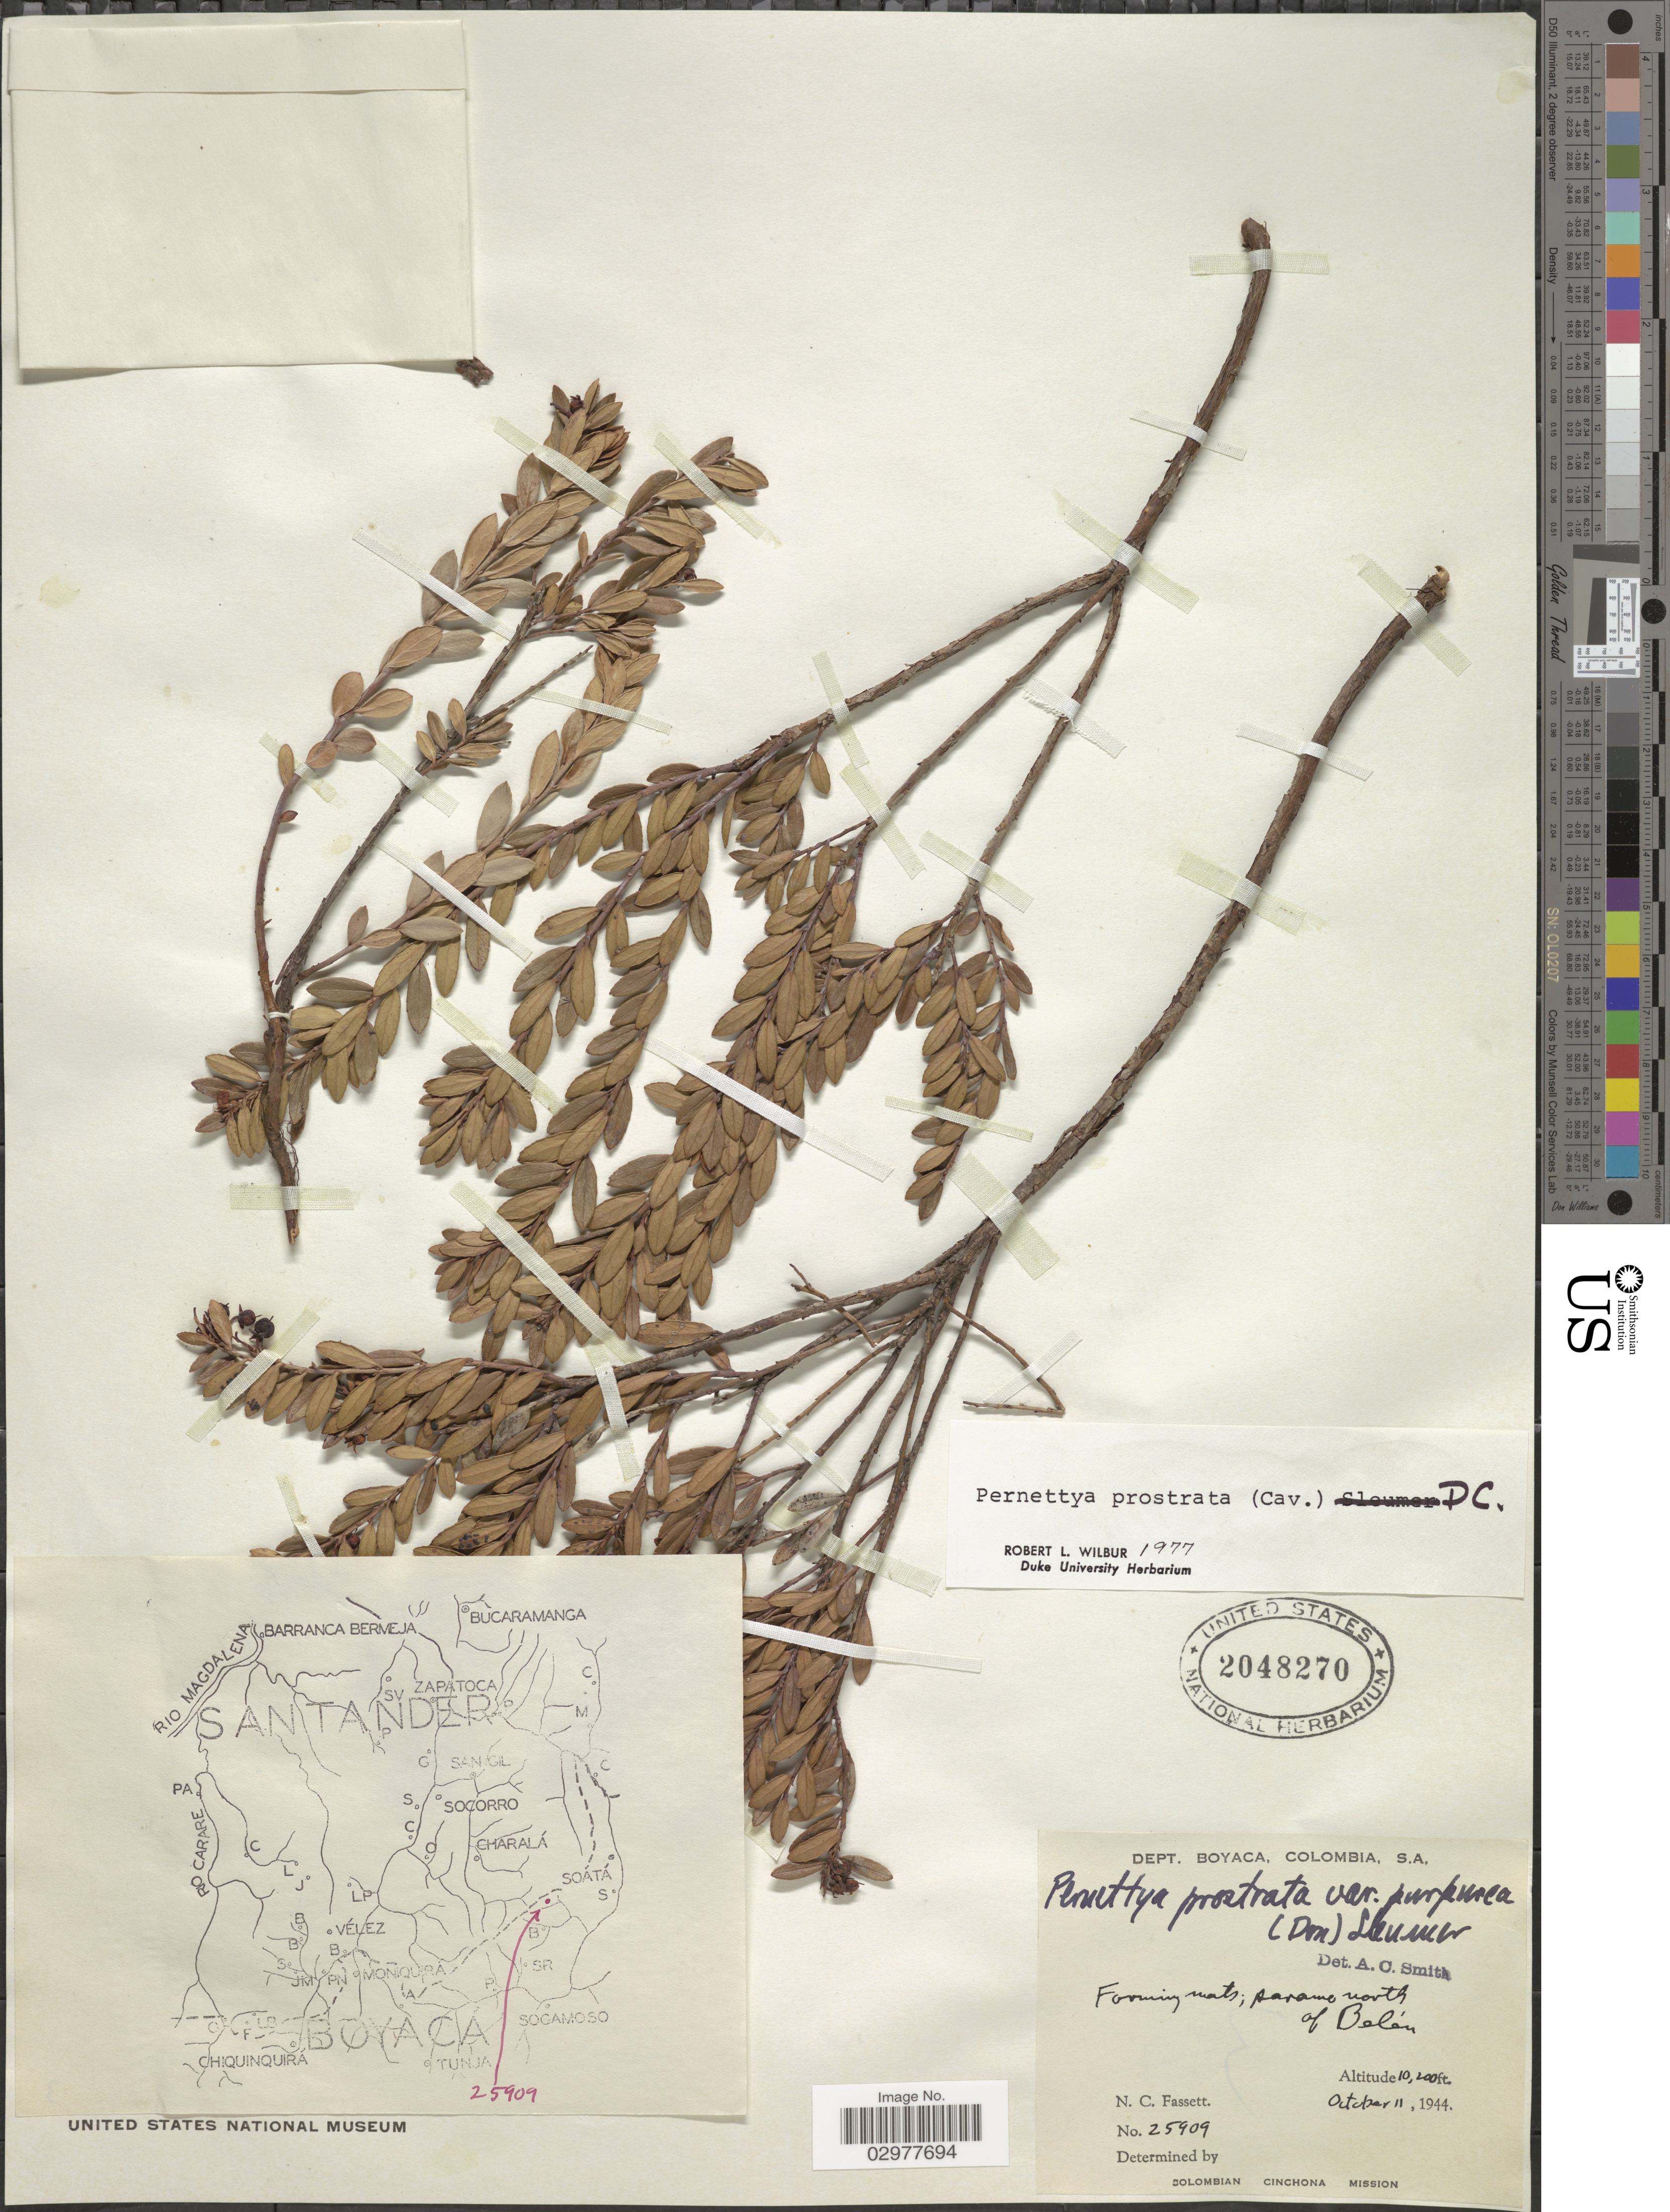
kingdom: Plantae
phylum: Tracheophyta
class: Magnoliopsida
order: Ericales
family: Ericaceae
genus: Pernettya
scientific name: Pernettya prostrata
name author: (Cav.) DC.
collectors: N. C. Fassett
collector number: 25909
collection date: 1944-10-11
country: Colombia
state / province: Boyacá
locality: Dept. Boyaca, paramo north of Belén.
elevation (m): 3109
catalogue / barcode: US 2048270